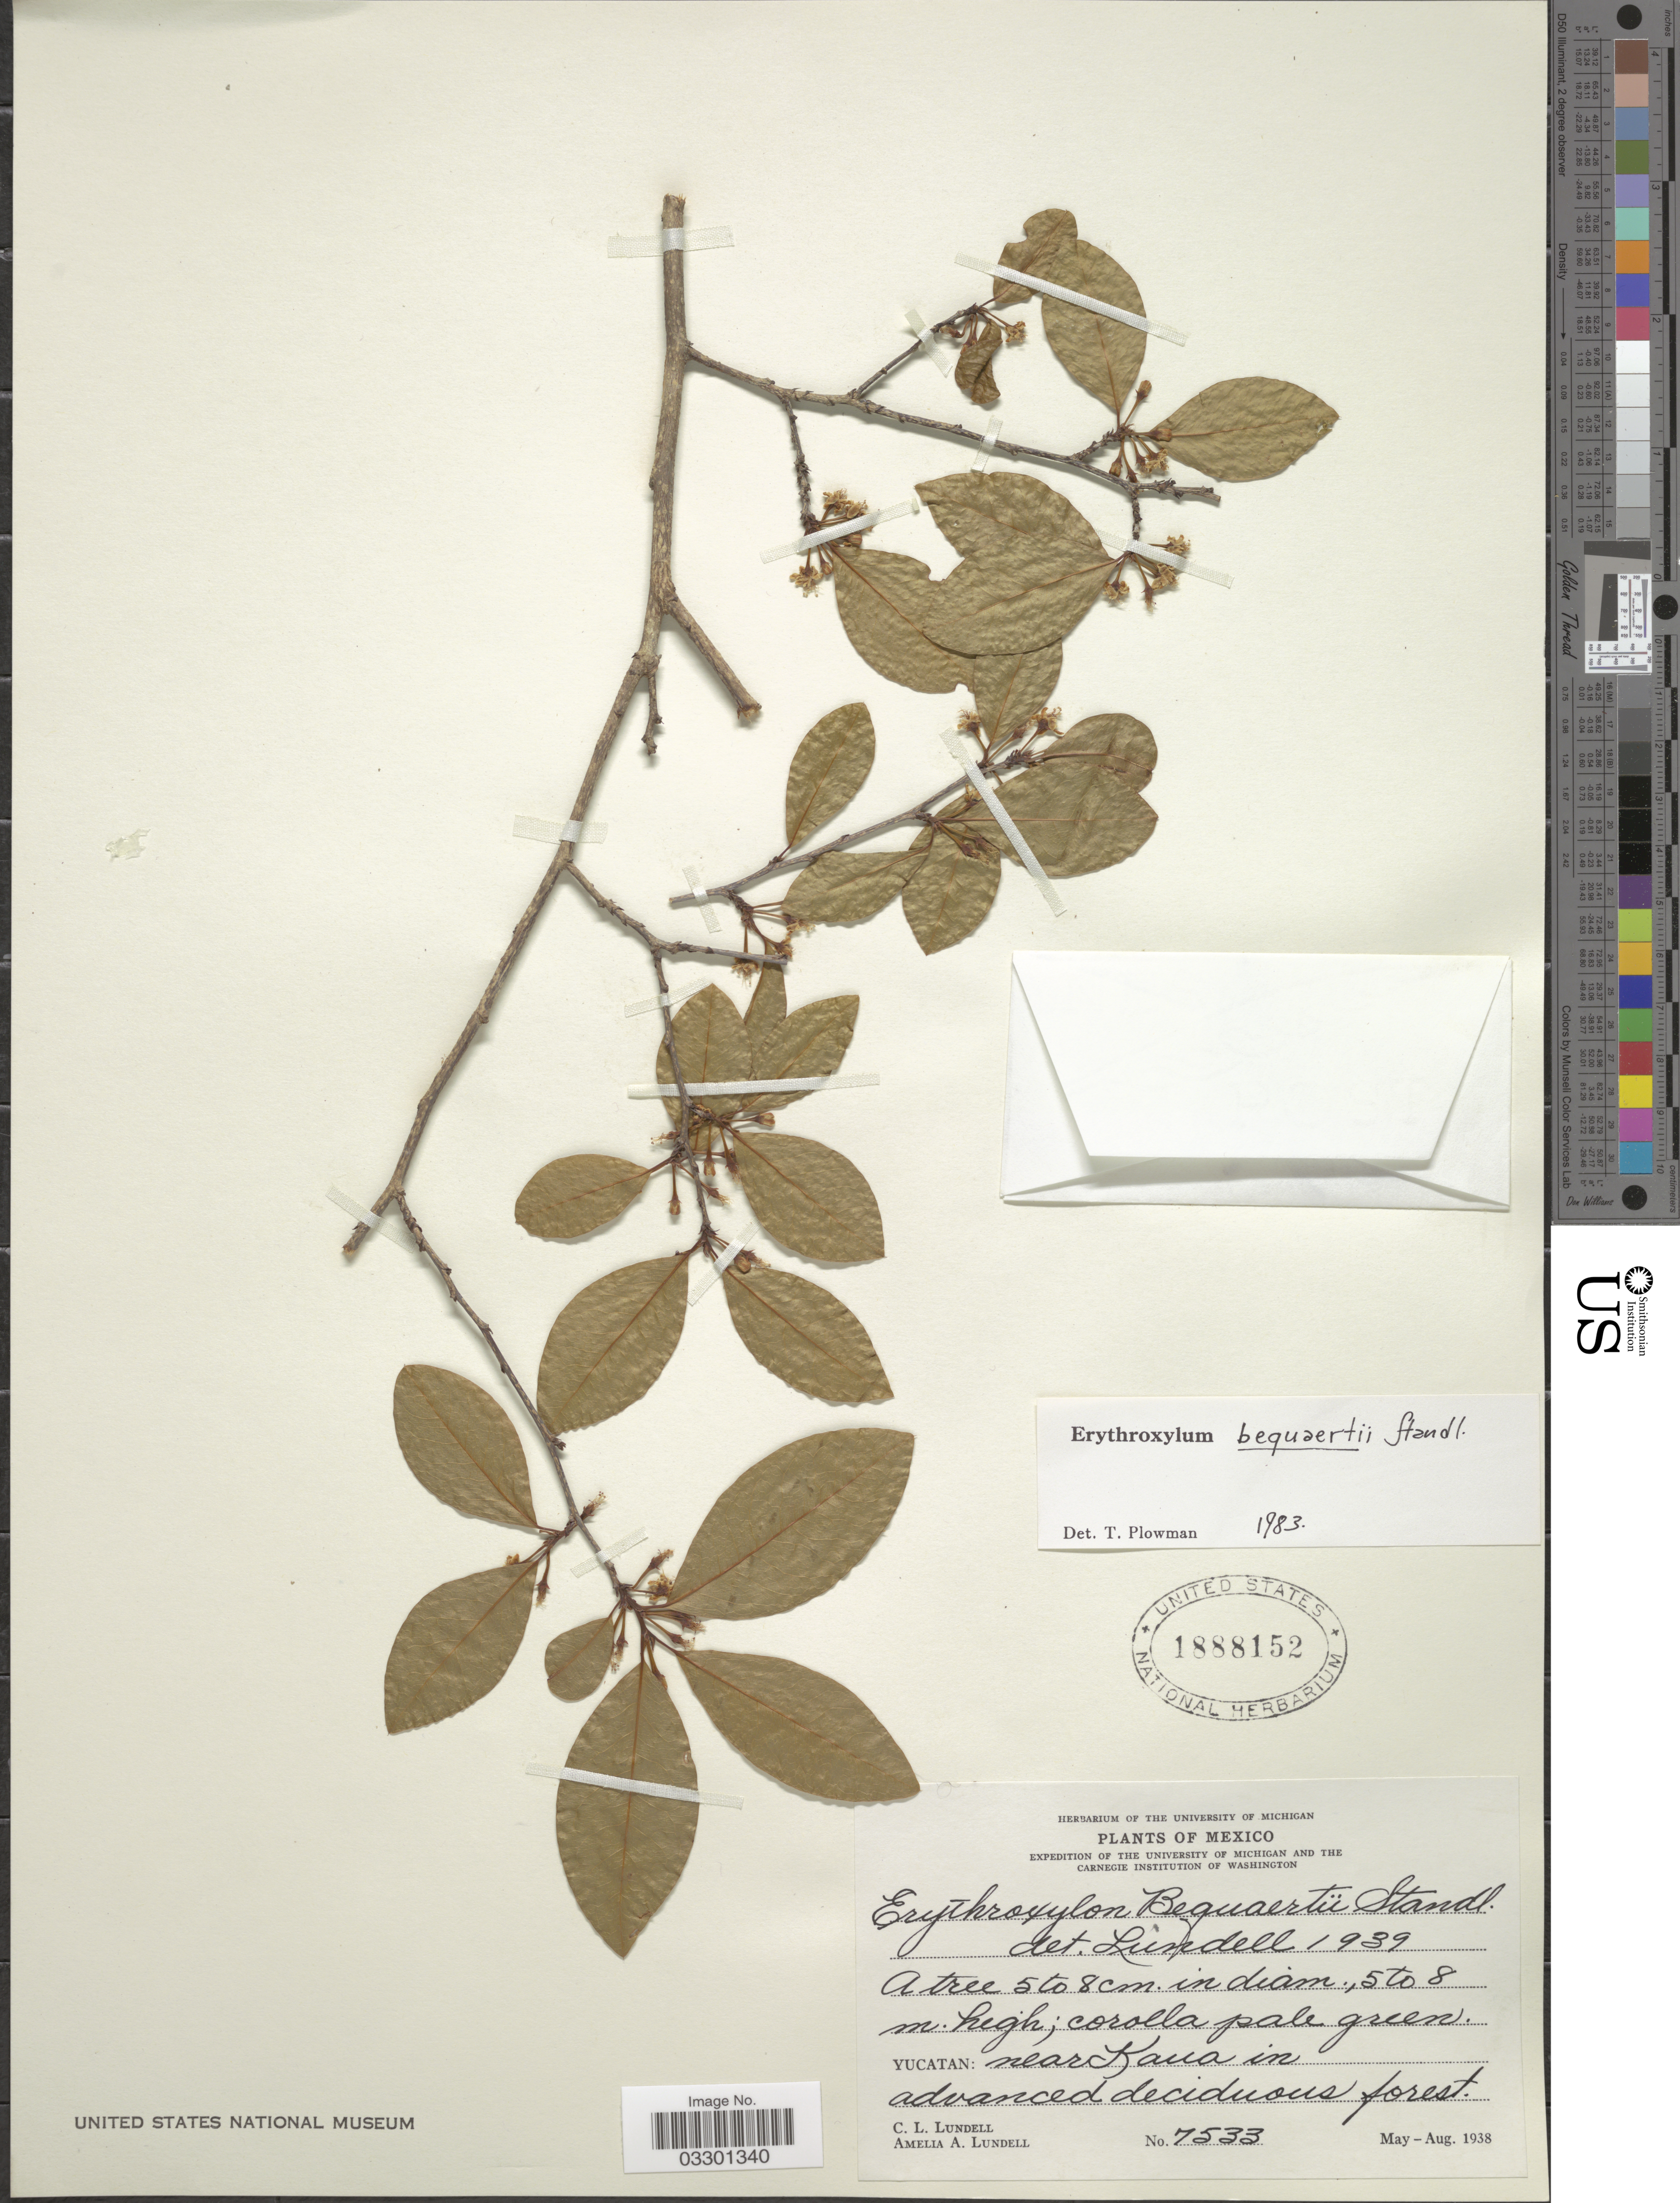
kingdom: Plantae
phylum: Tracheophyta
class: Magnoliopsida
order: Malpighiales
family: Erythroxylaceae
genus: Erythroxylum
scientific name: Erythroxylum bequaertii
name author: Standl.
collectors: C. L. Lundell & A. A. Lundell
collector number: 7533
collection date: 1938-05/1938-08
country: Mexico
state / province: Yucatán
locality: Near Kaua in advanced deciduous forest.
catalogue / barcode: US 1888152